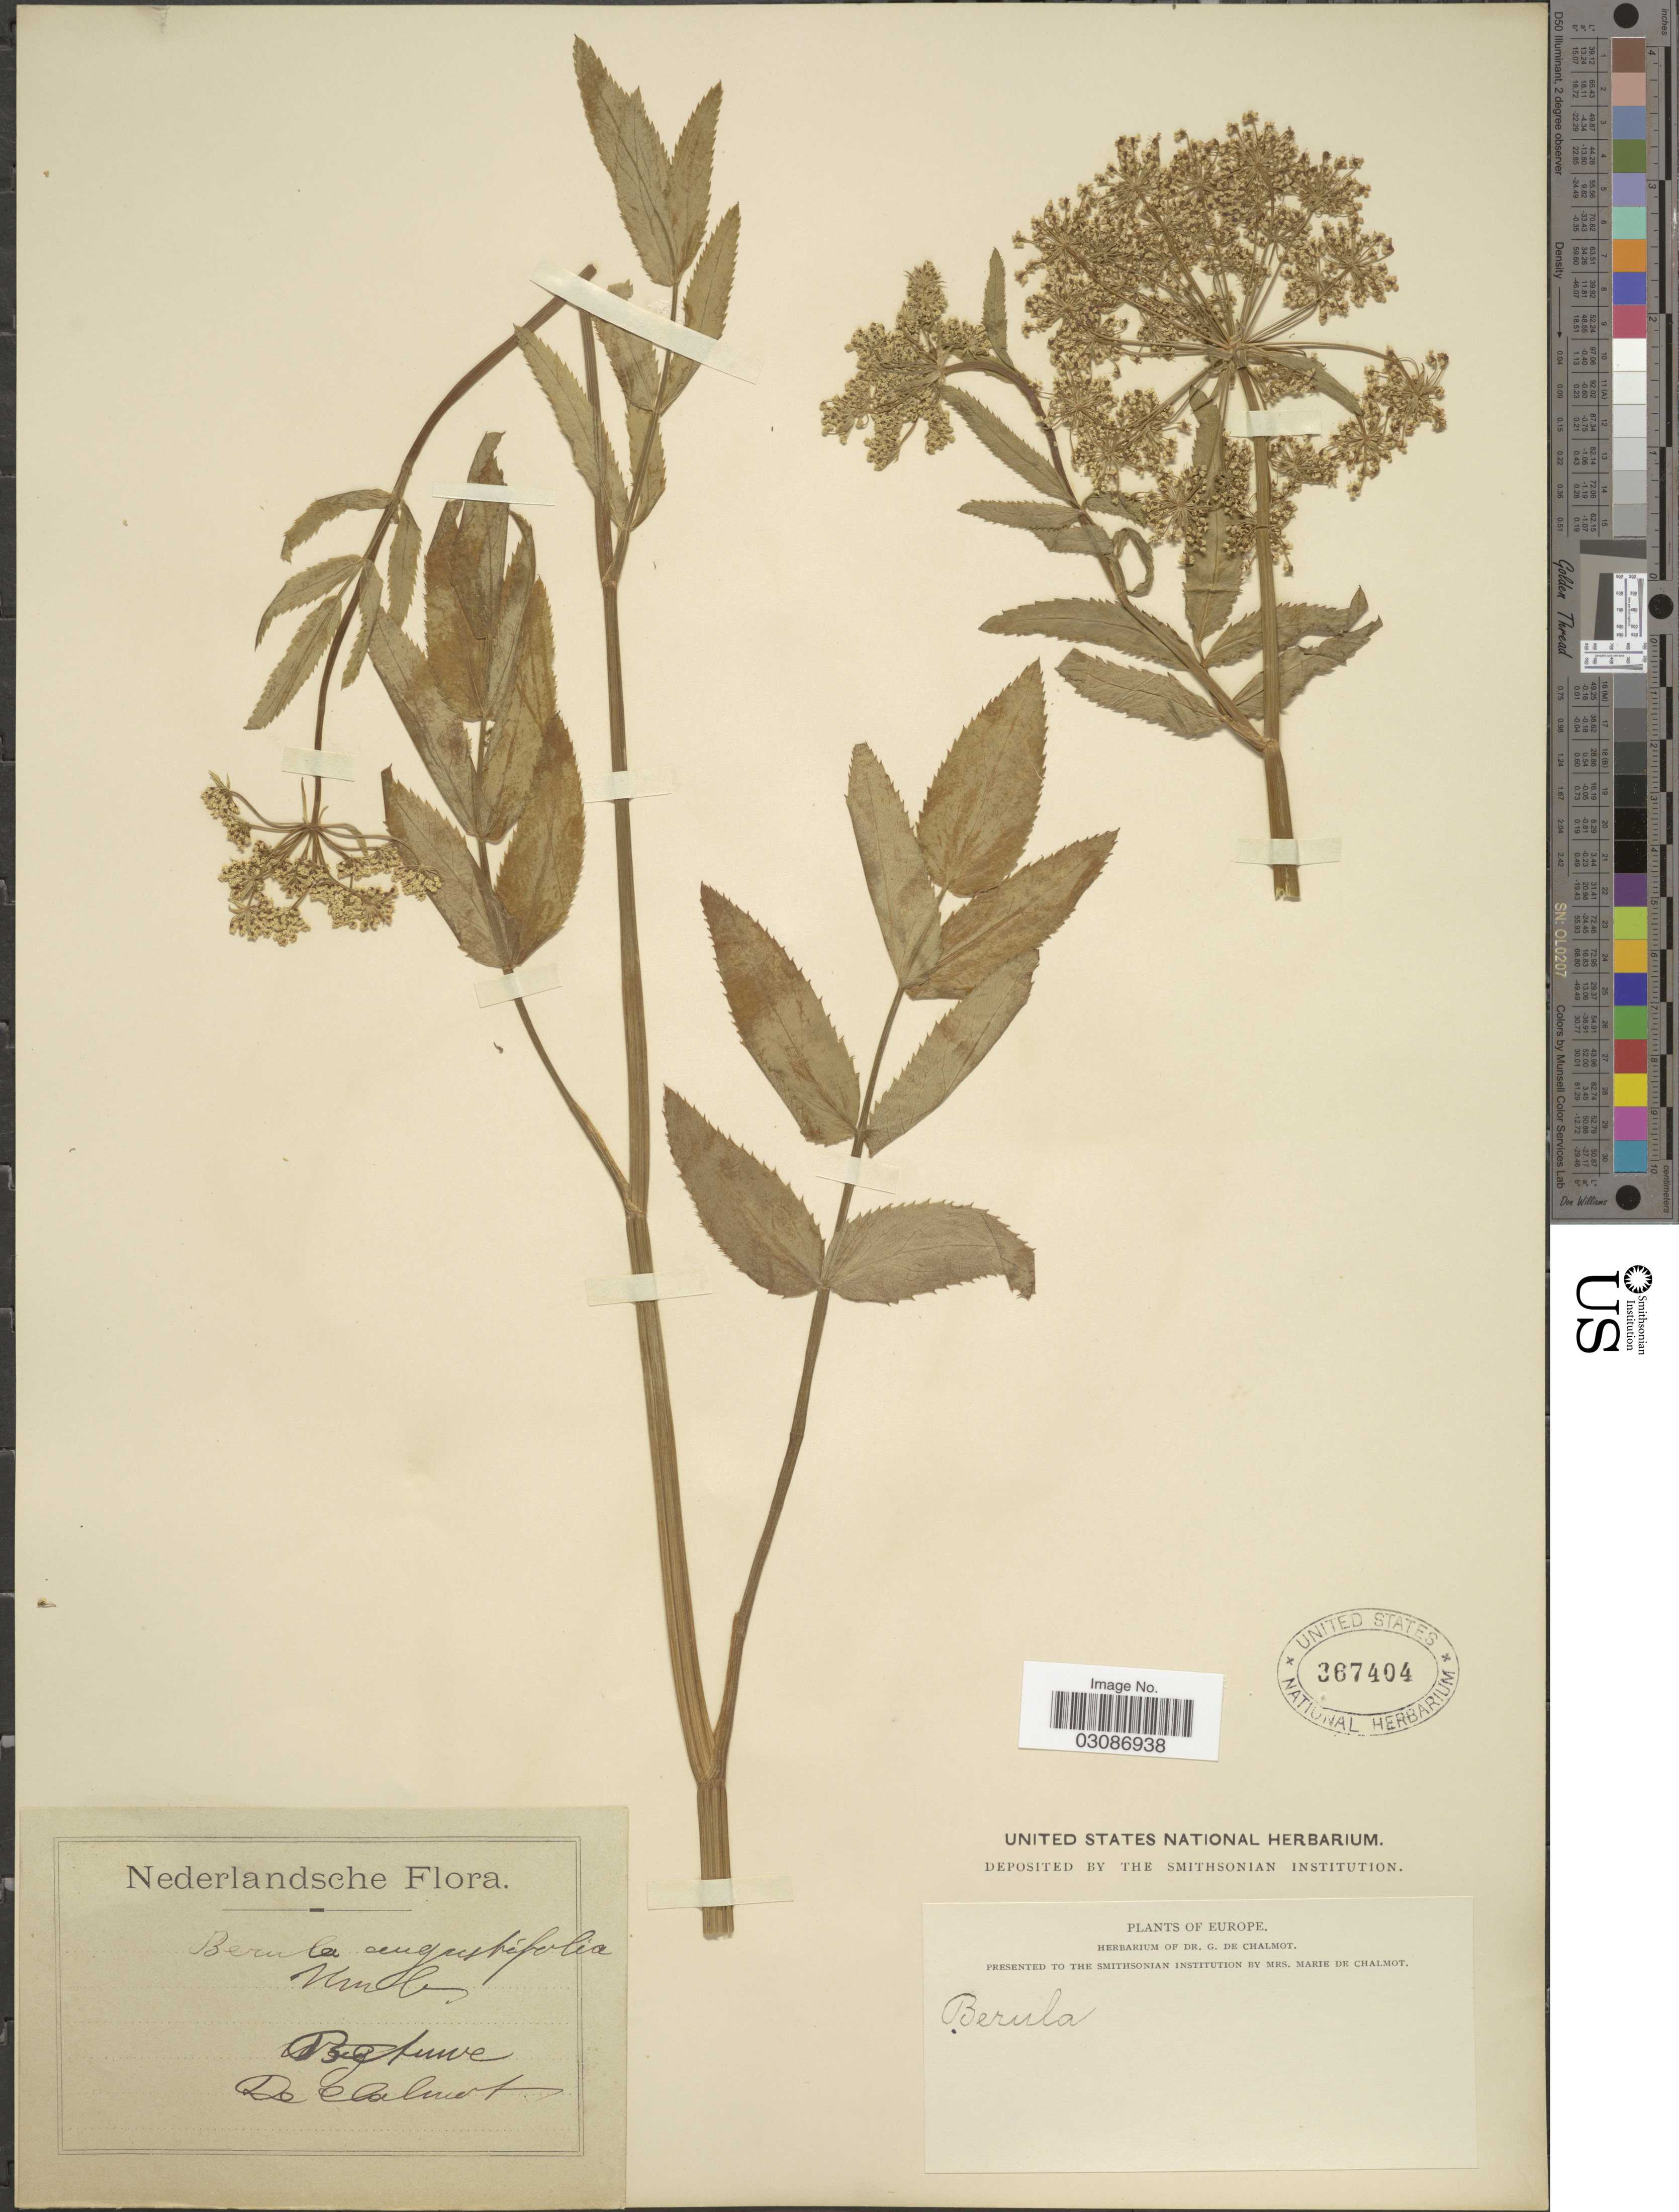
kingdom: Plantae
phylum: Tracheophyta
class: Magnoliopsida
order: Apiales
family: Apiaceae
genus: Berula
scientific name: Berula erecta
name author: (Huds.) Coville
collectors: G. de Chalmot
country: Netherlands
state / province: Gelderland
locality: Betuwe.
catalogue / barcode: US 367404